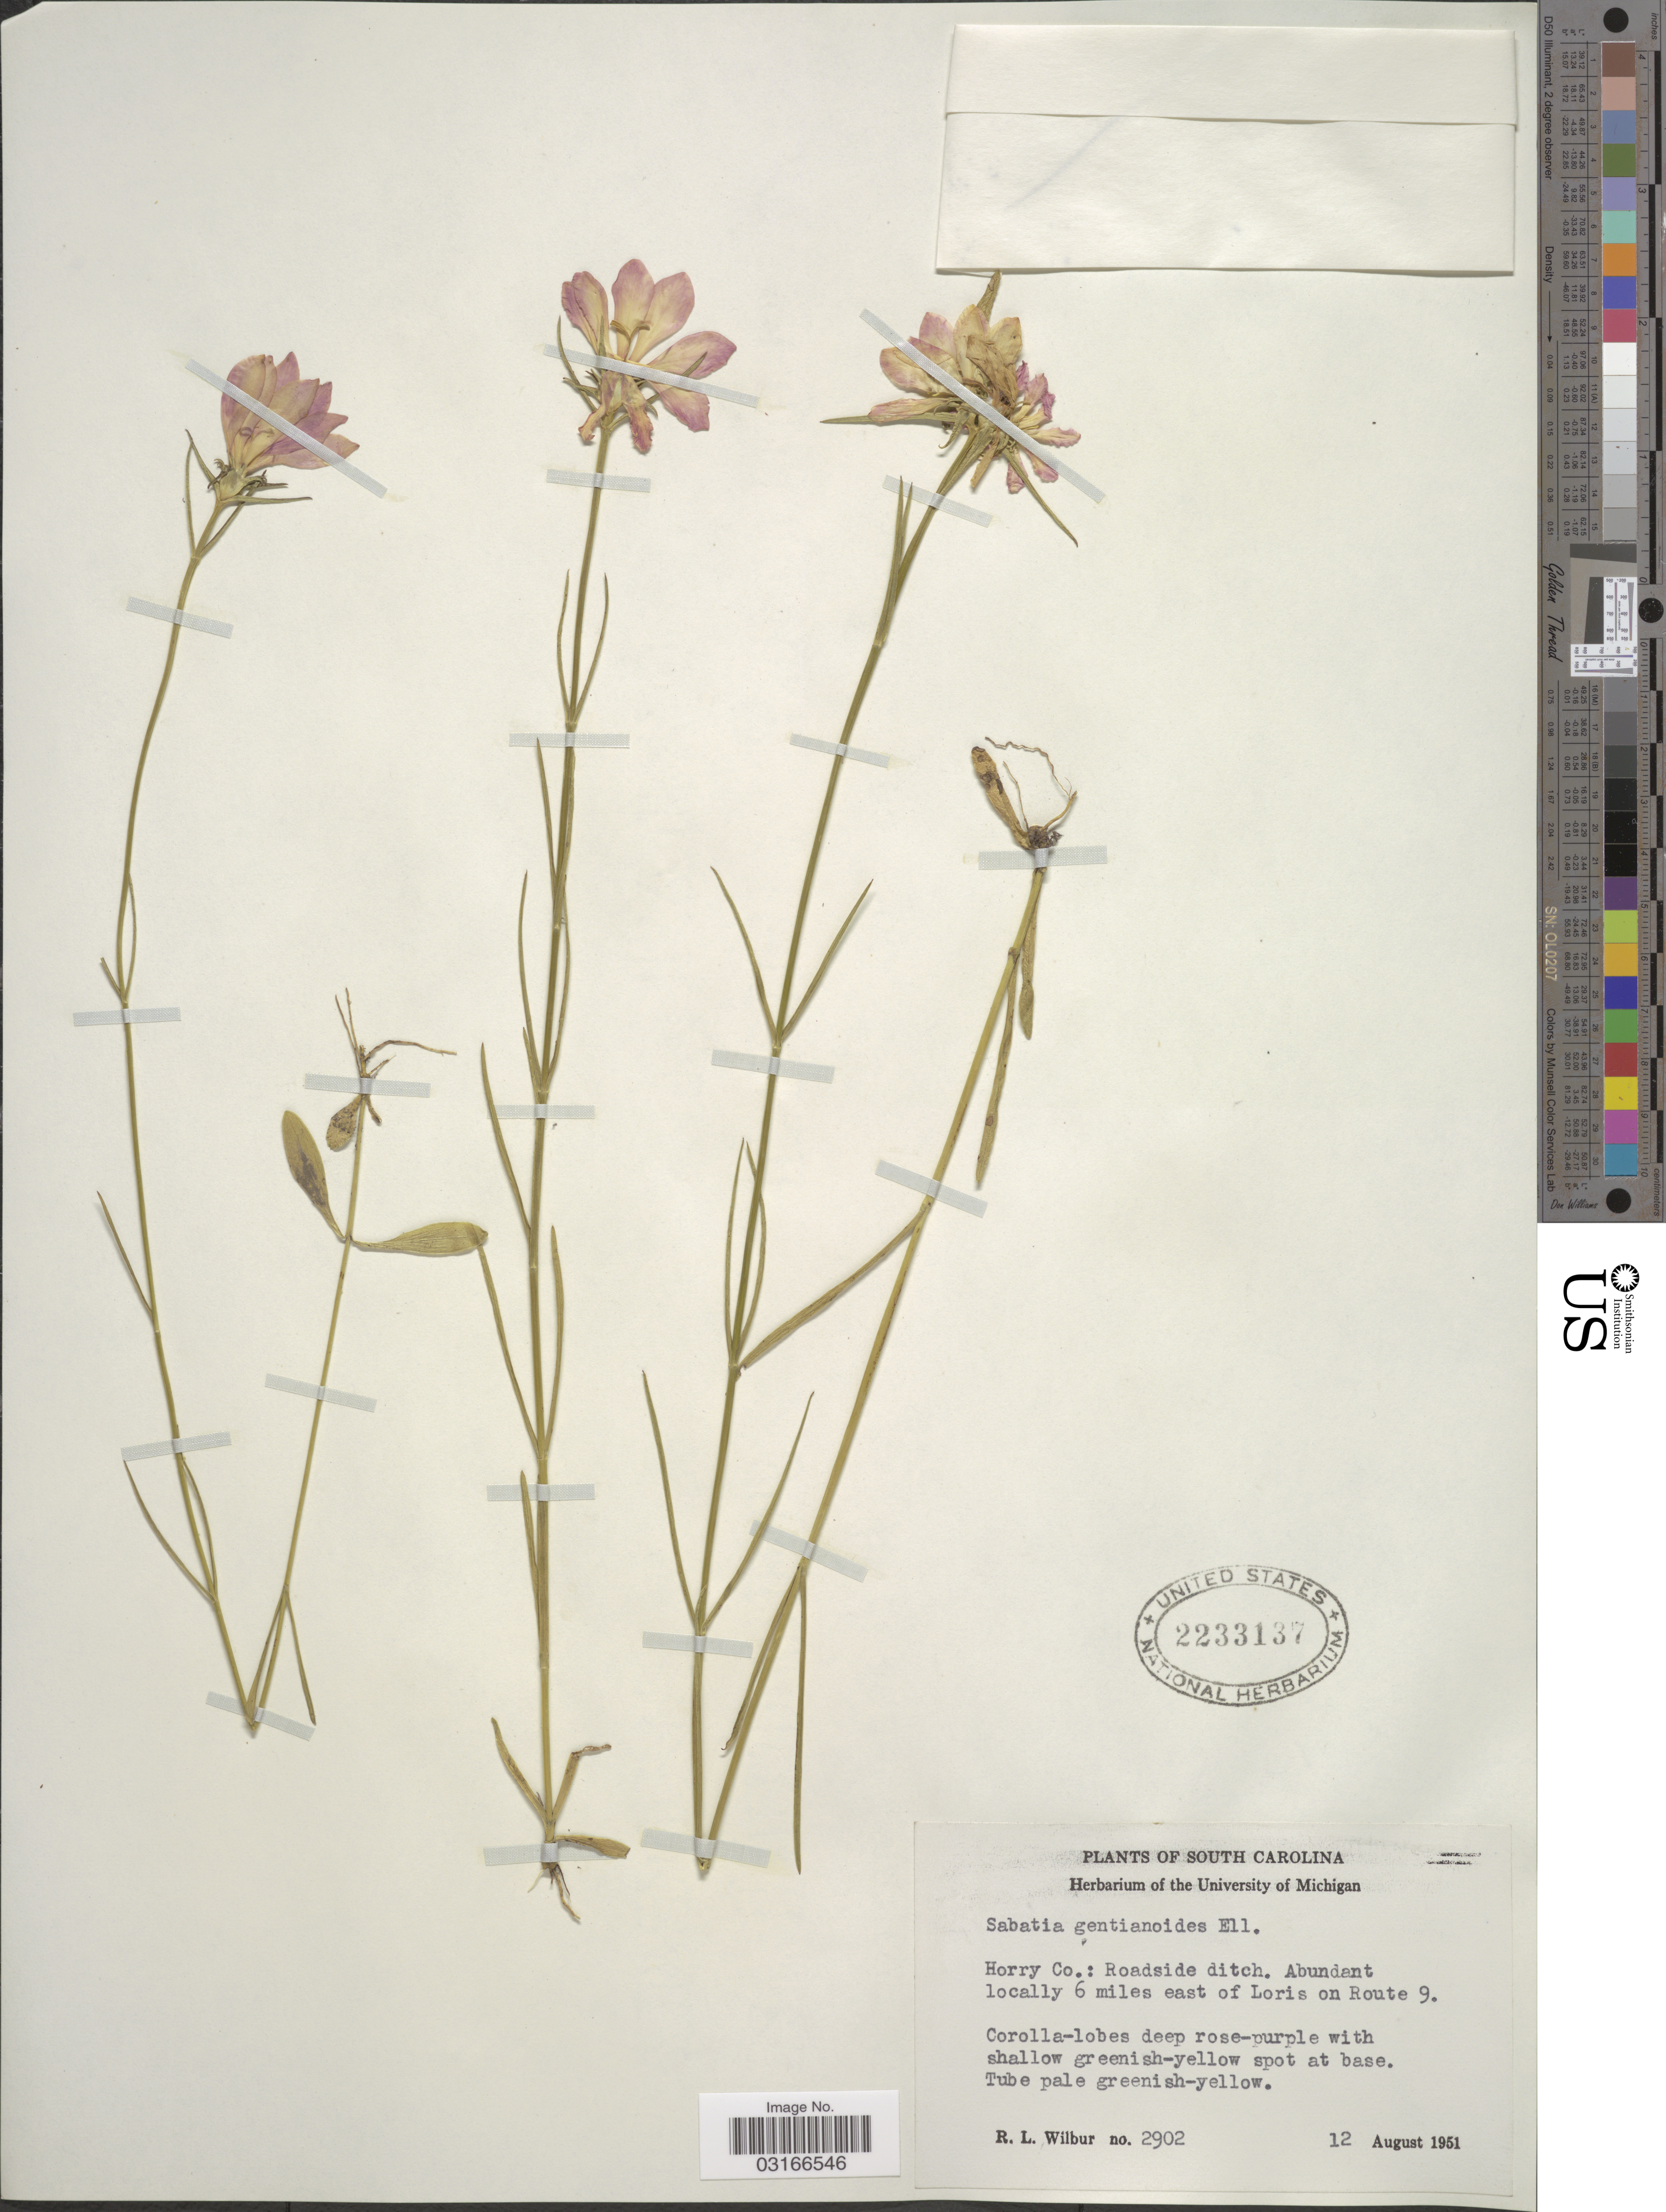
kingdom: Plantae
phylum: Tracheophyta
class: Magnoliopsida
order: Gentianales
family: Gentianaceae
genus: Sabatia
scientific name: Sabatia gentianoides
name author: Elliott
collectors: R. L. Wilbur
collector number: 2902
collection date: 1951-08-12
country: United States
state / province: South Carolina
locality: Horry Co.: Roadside ditch, Abundant locally 6 miles east of Loris on Route 9.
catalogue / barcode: US 2233137